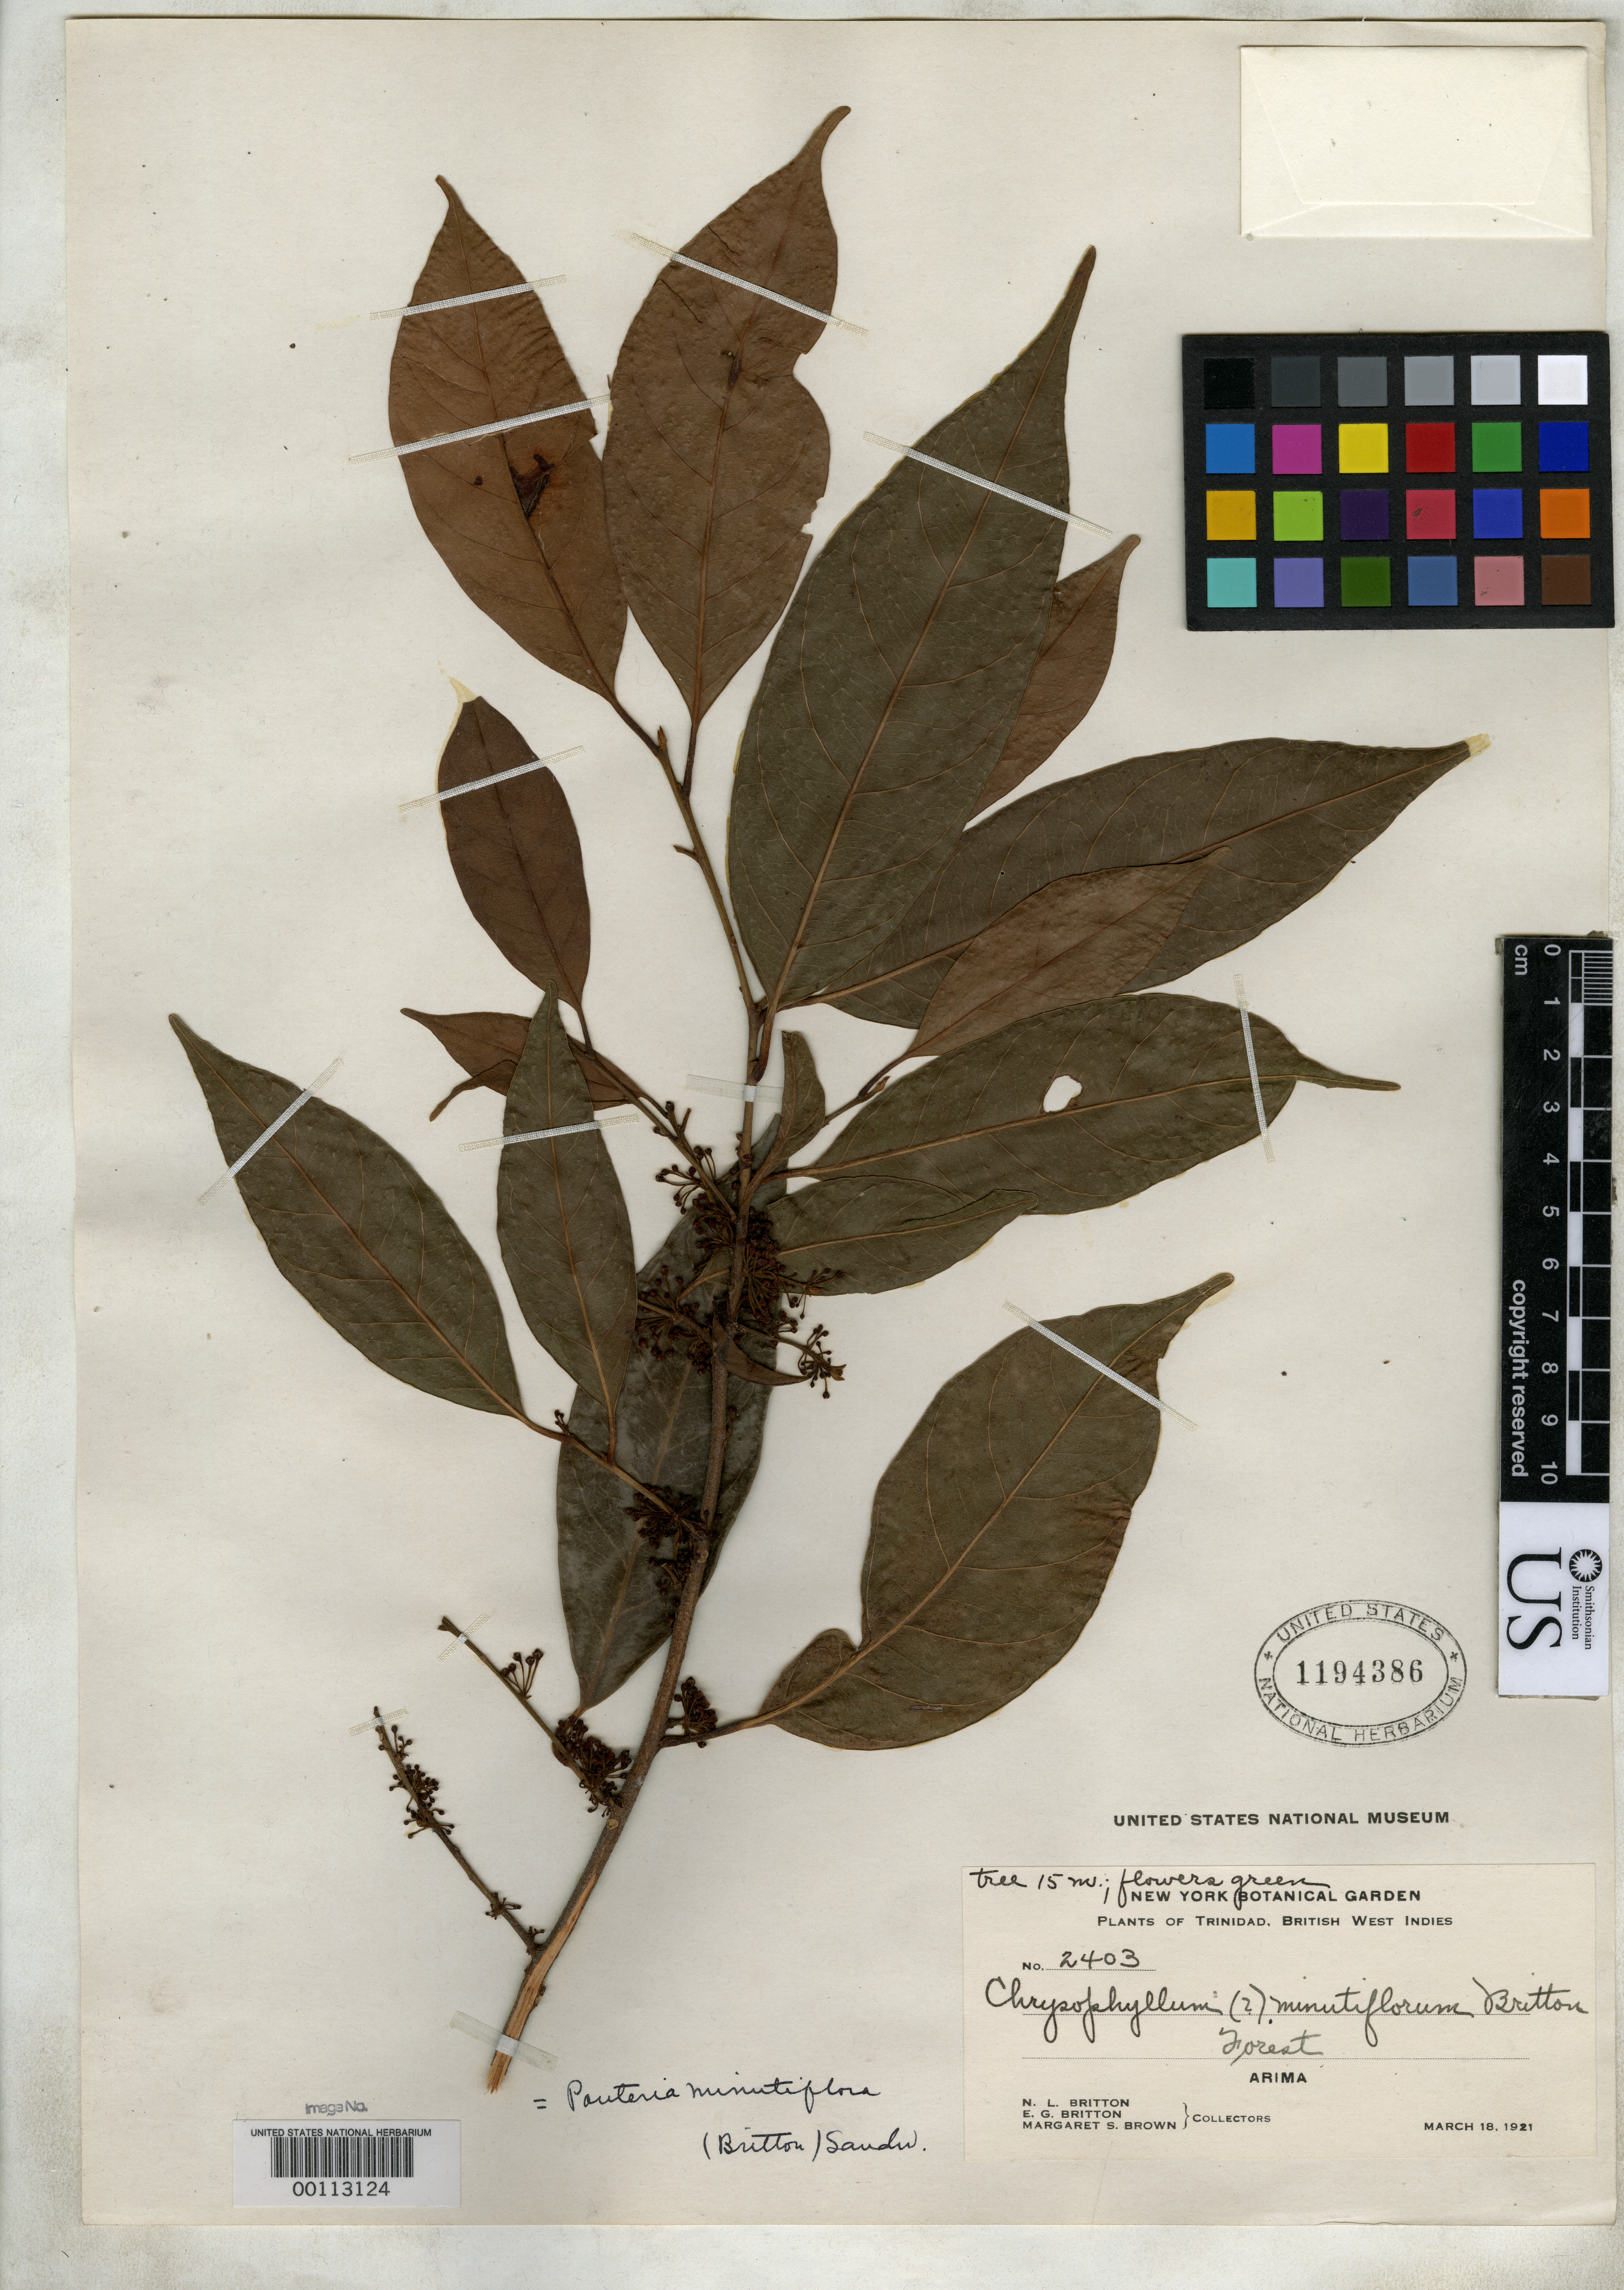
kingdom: Plantae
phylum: Tracheophyta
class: Magnoliopsida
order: Ericales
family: Sapotaceae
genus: Chrysophyllum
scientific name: Chrysophyllum minutiflorum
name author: Britton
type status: Isotype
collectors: N. Britton, E. G. Britton & M. S. Brown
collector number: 2403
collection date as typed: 18 Mar 1921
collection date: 1921-03-18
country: Trinidad and Tobago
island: Trinidad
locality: Arima.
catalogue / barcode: US 1194386